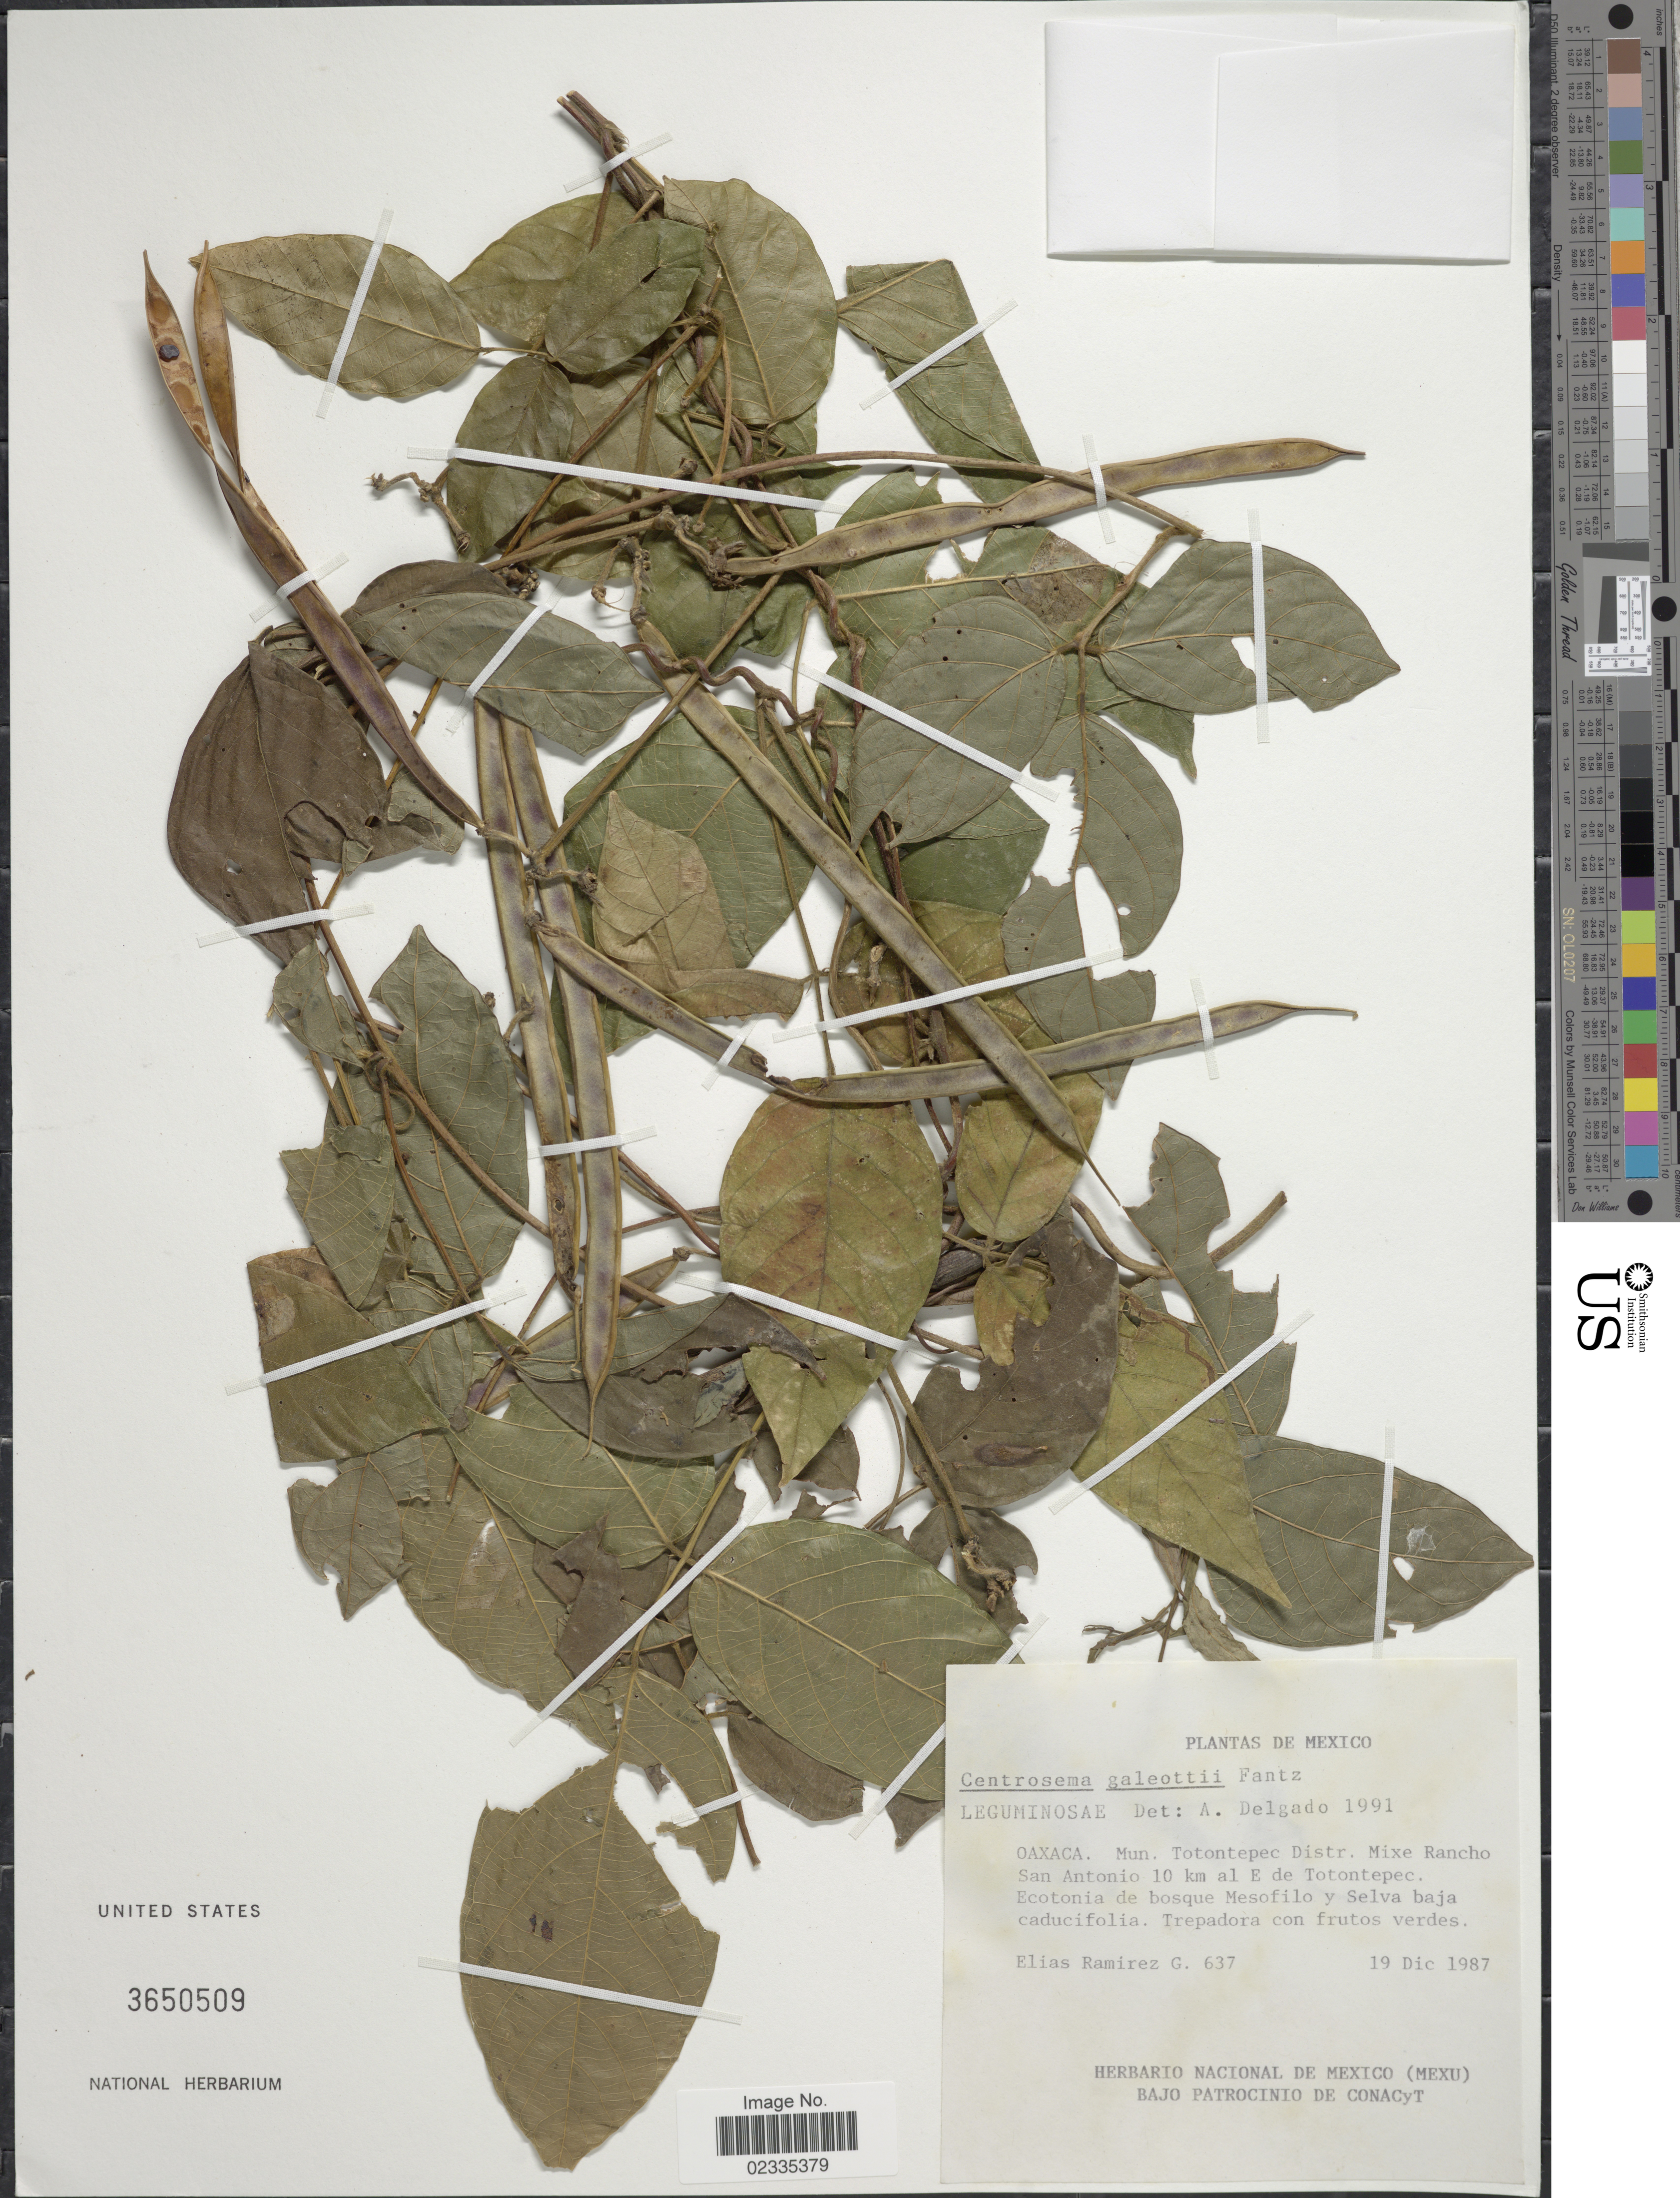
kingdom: Plantae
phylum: Tracheophyta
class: Magnoliopsida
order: Fabales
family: Fabaceae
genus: Centrosema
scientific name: Centrosema galeottii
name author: Fantz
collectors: E. Ramirez G.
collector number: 637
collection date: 1987-12-19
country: Mexico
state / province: Oaxaca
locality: Mun. Totontepec Distr. Mixe Rancho San Antonio 10 km al E de Totontepec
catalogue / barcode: US 3650509